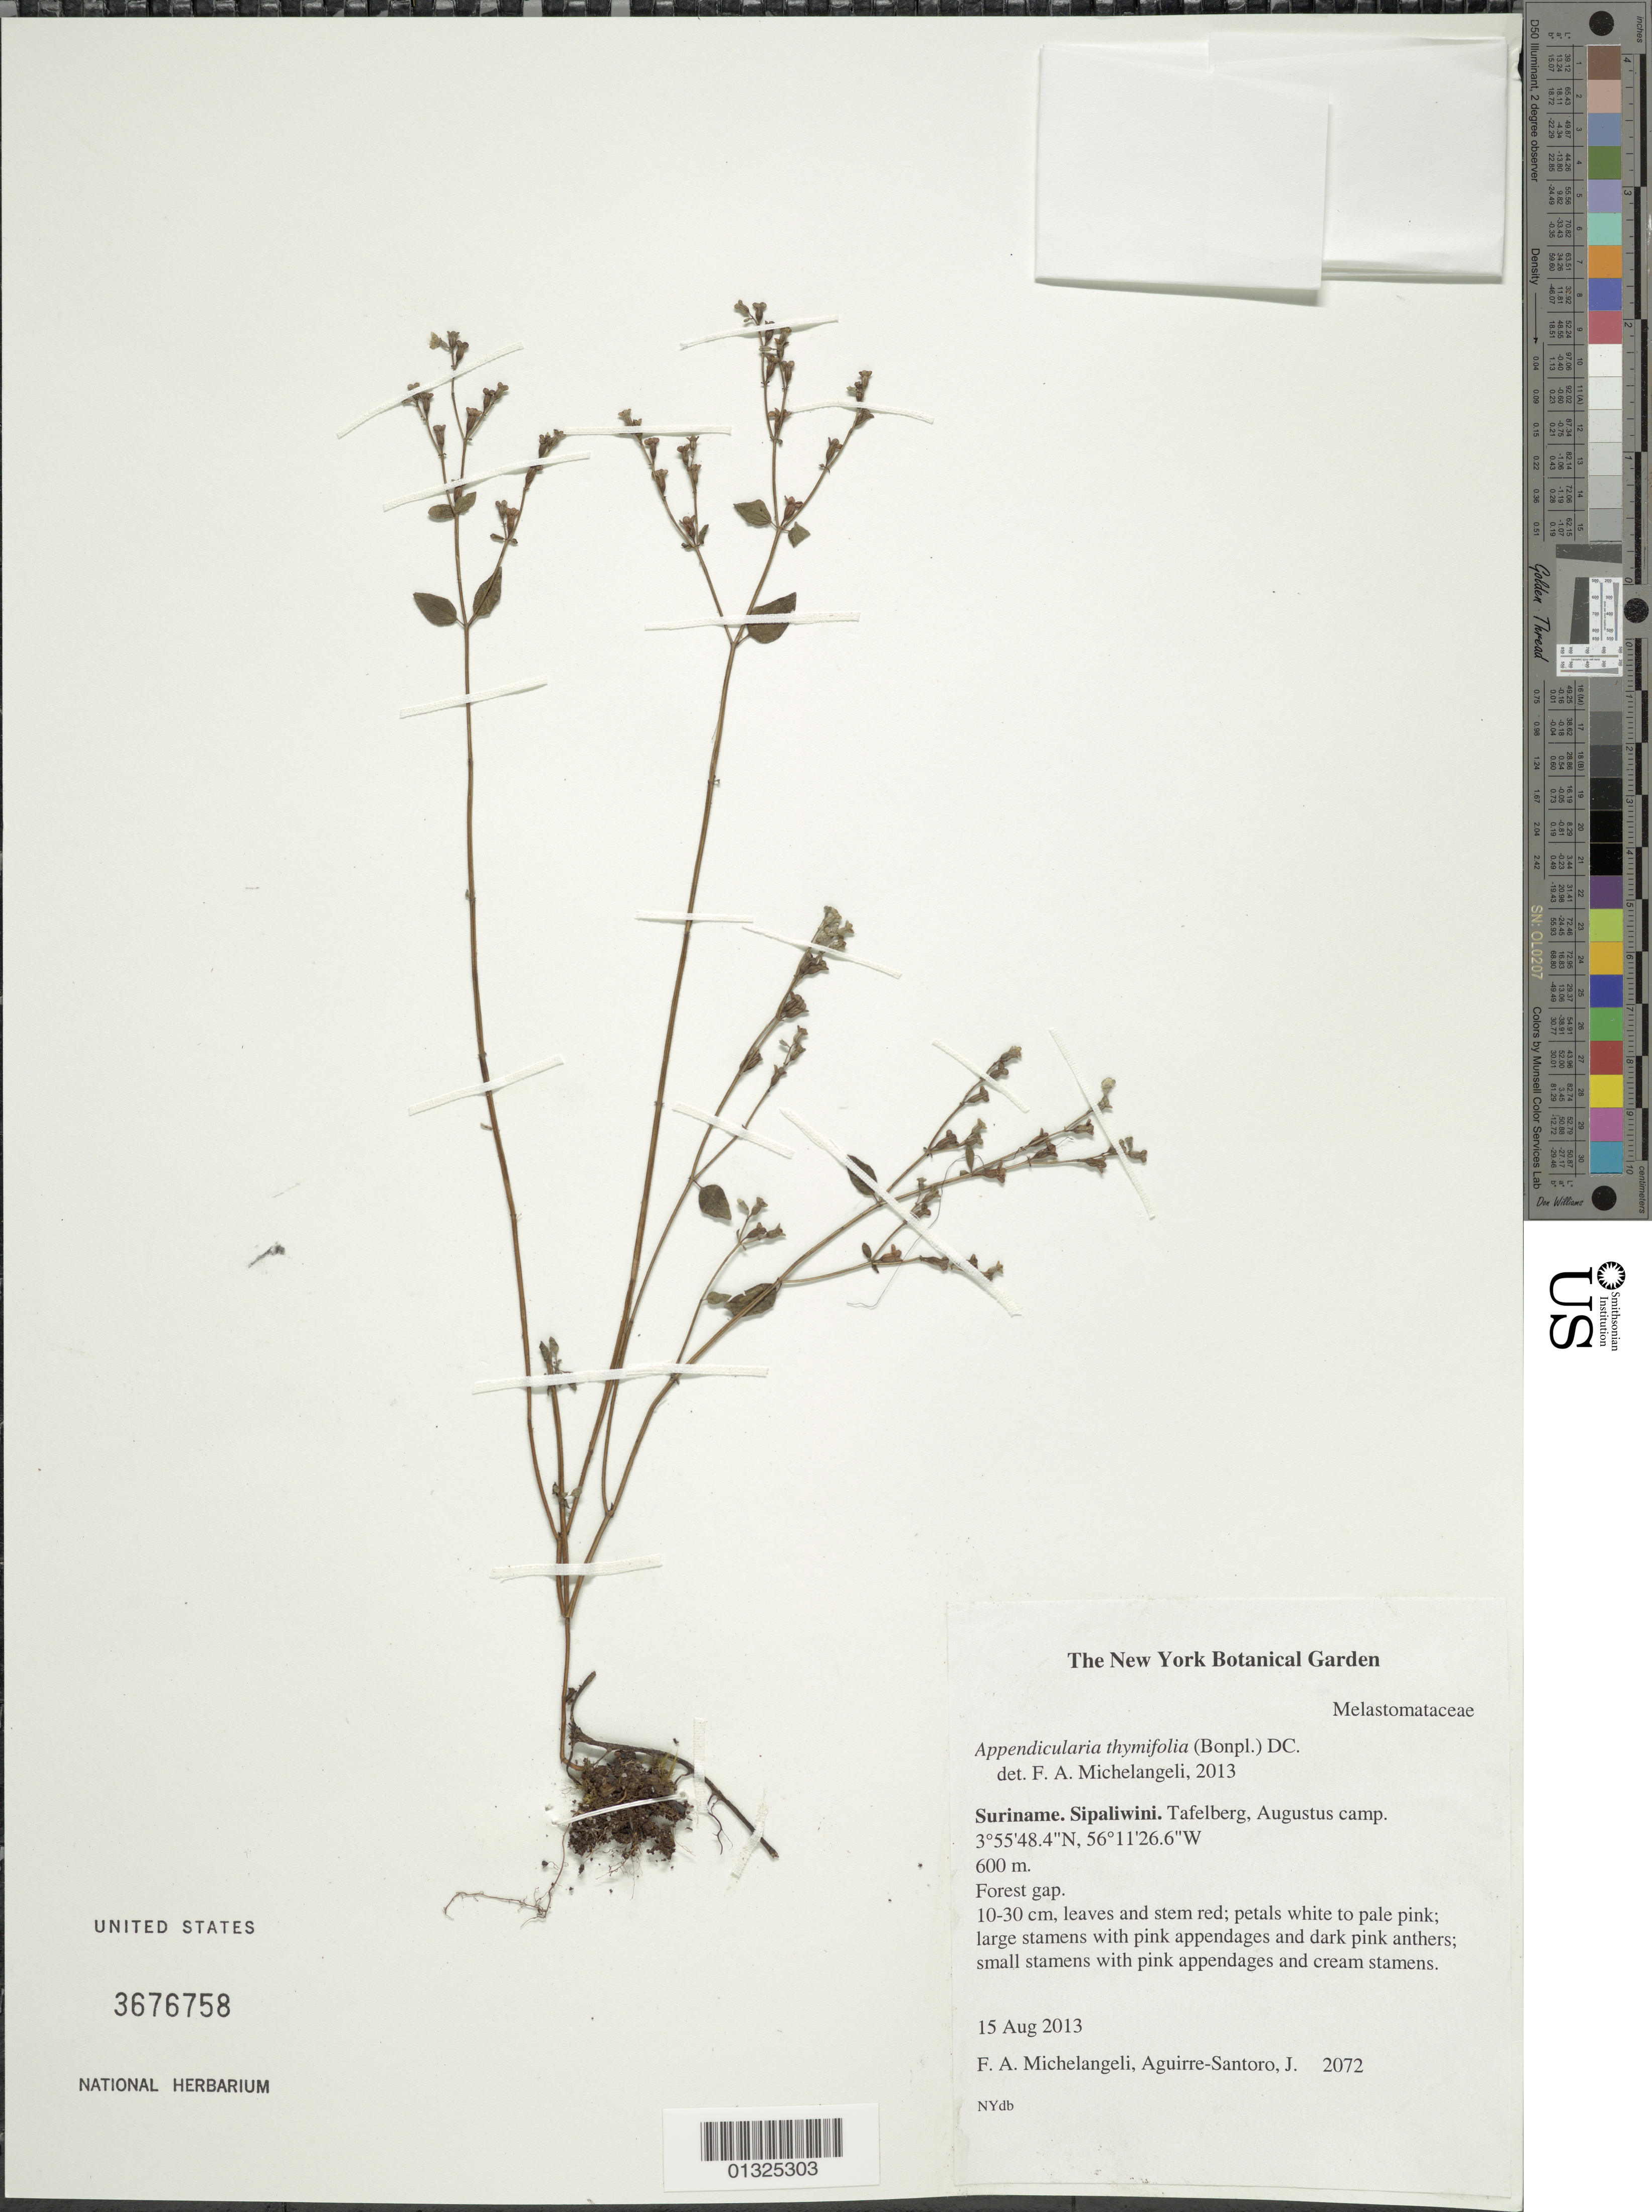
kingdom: Plantae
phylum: Tracheophyta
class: Magnoliopsida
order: Myrtales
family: Melastomataceae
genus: Appendicularia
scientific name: Appendicularia thymifolia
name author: (Bonpl.) DC.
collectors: F. A. Michelangeli & J. Aguirre-Santoro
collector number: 2072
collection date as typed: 15 Aug 2013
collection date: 2013-08-15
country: Suriname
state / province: Sipaliwini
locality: Tafelberf, Augustus camp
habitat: Forest gap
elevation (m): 600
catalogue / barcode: US 3676758